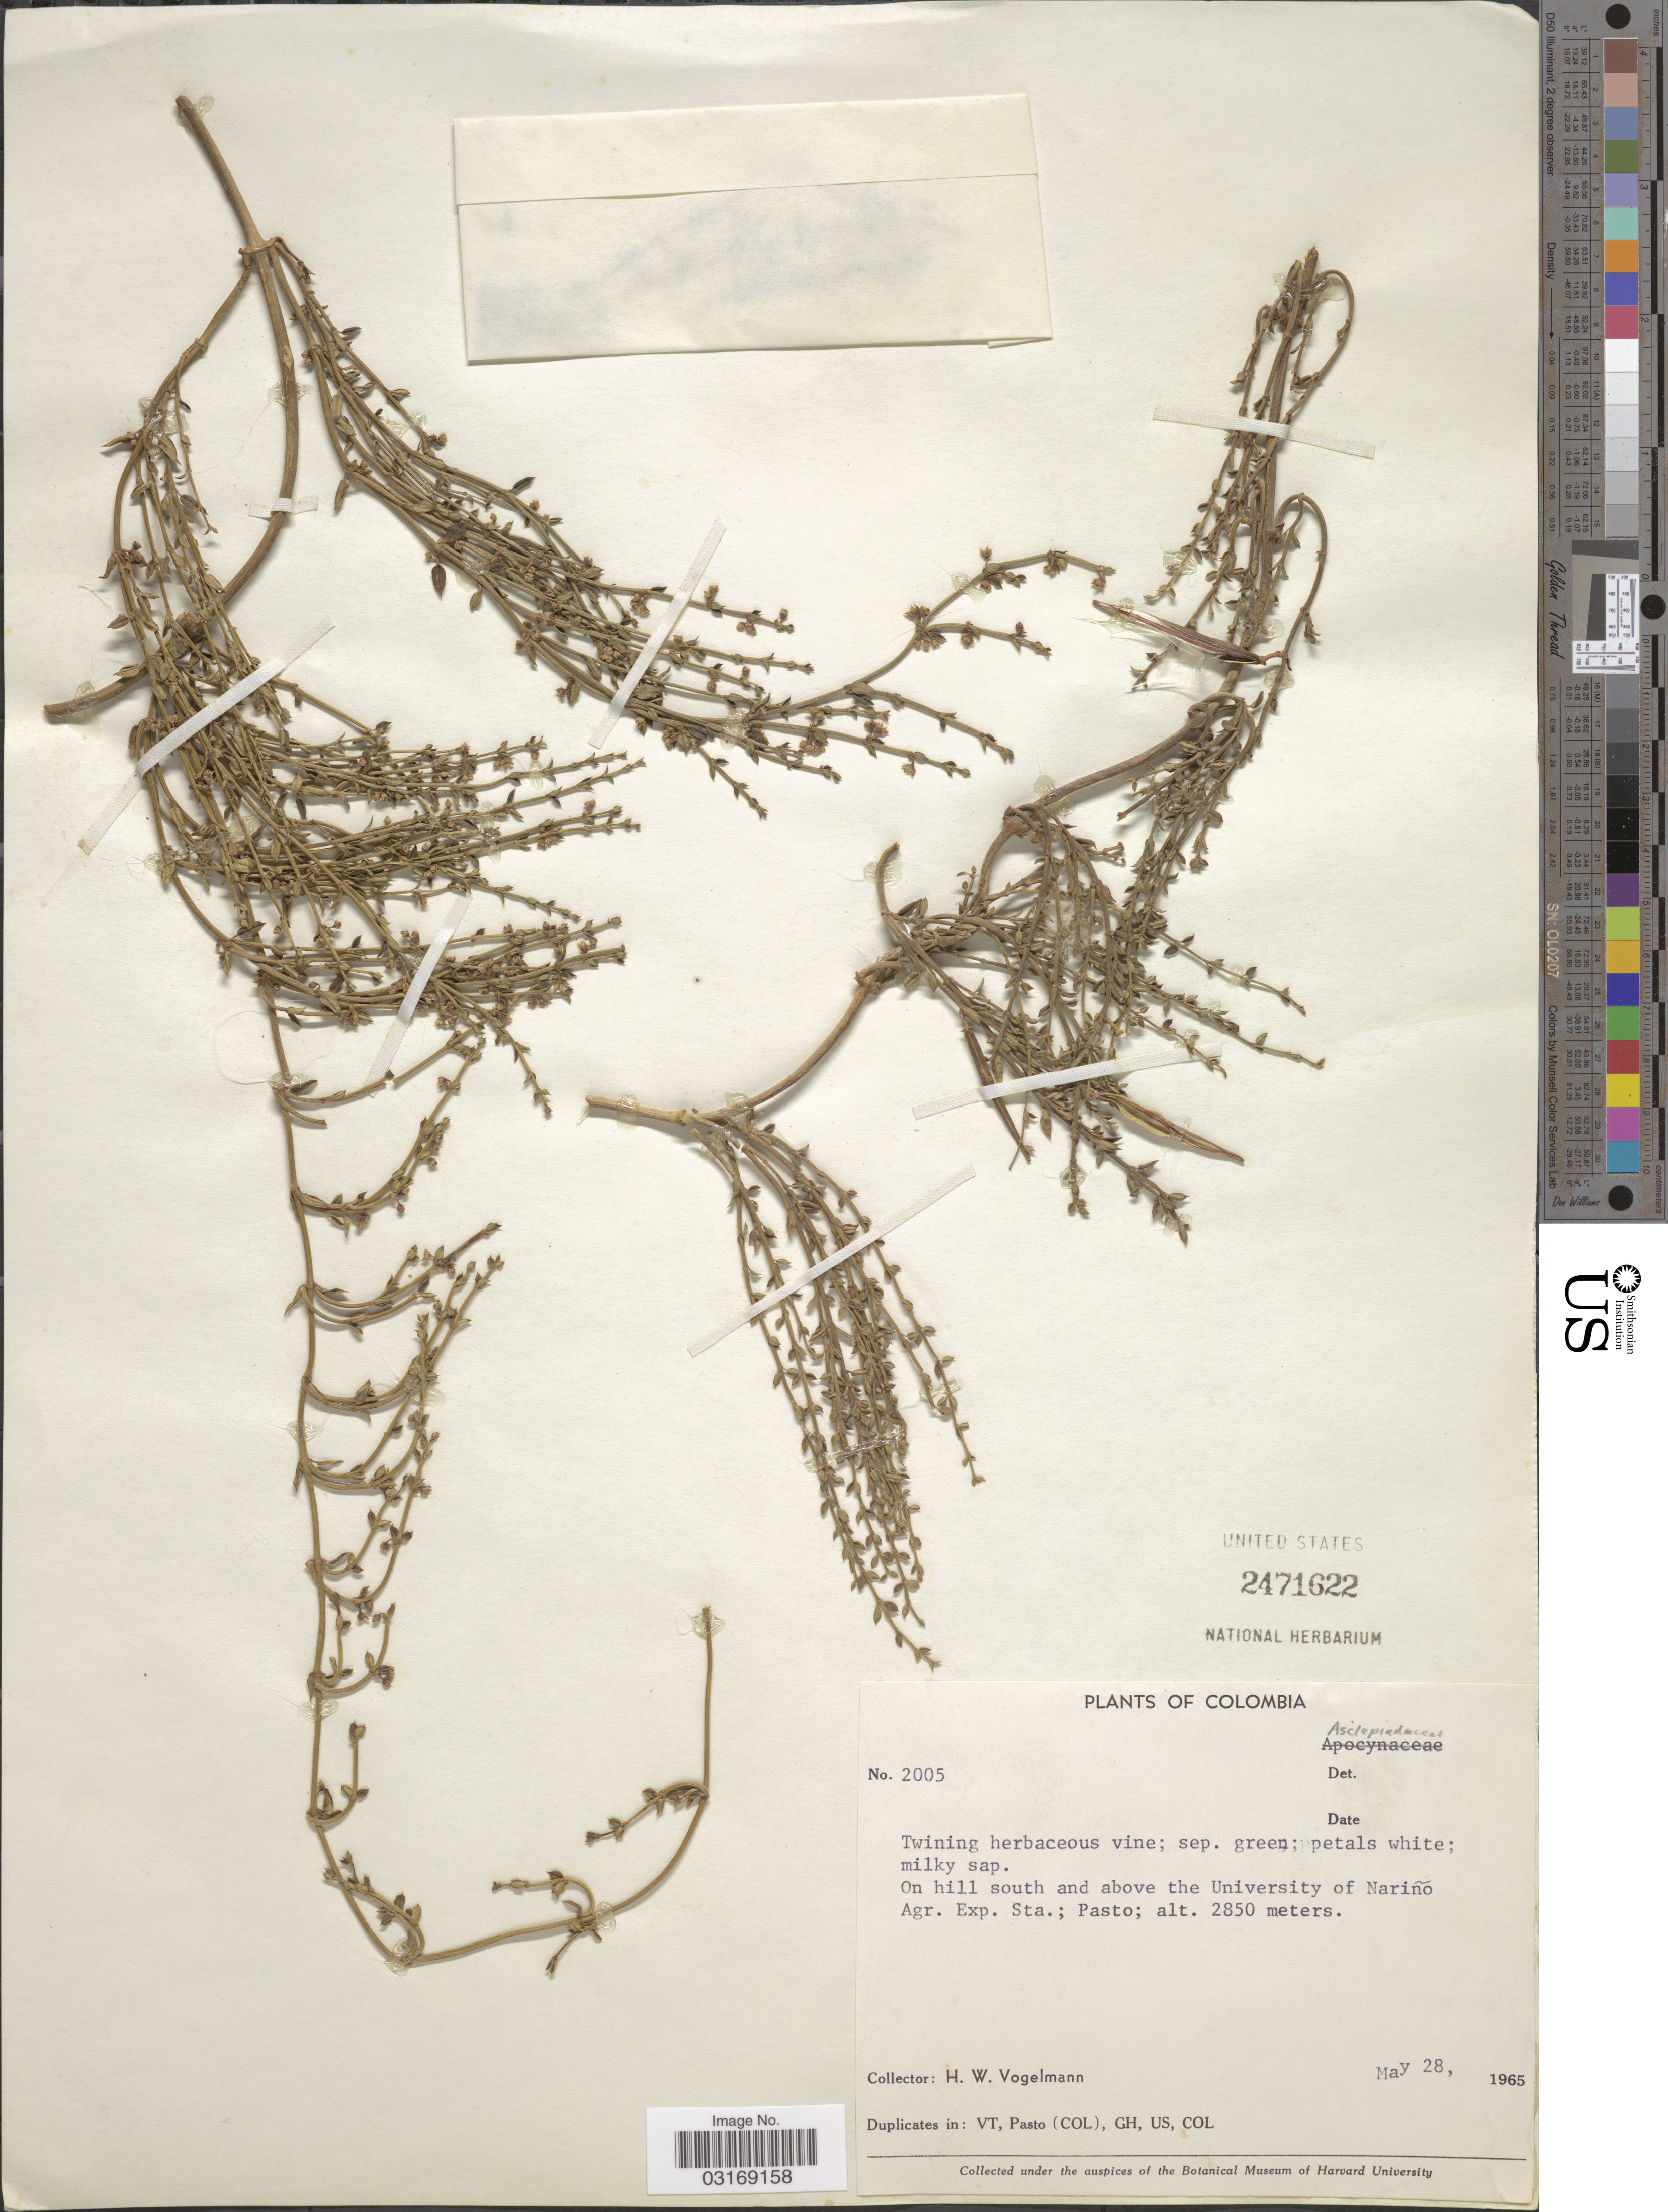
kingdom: Plantae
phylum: Tracheophyta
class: Magnoliopsida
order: Gentianales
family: Apocynaceae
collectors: H. Vogelmann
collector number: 2005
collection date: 1965-05-28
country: Colombia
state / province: Nariño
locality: On hill south and above the University of Nariño Agr. Exp. Sta.; Pasto.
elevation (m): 2850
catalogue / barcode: US 2471622